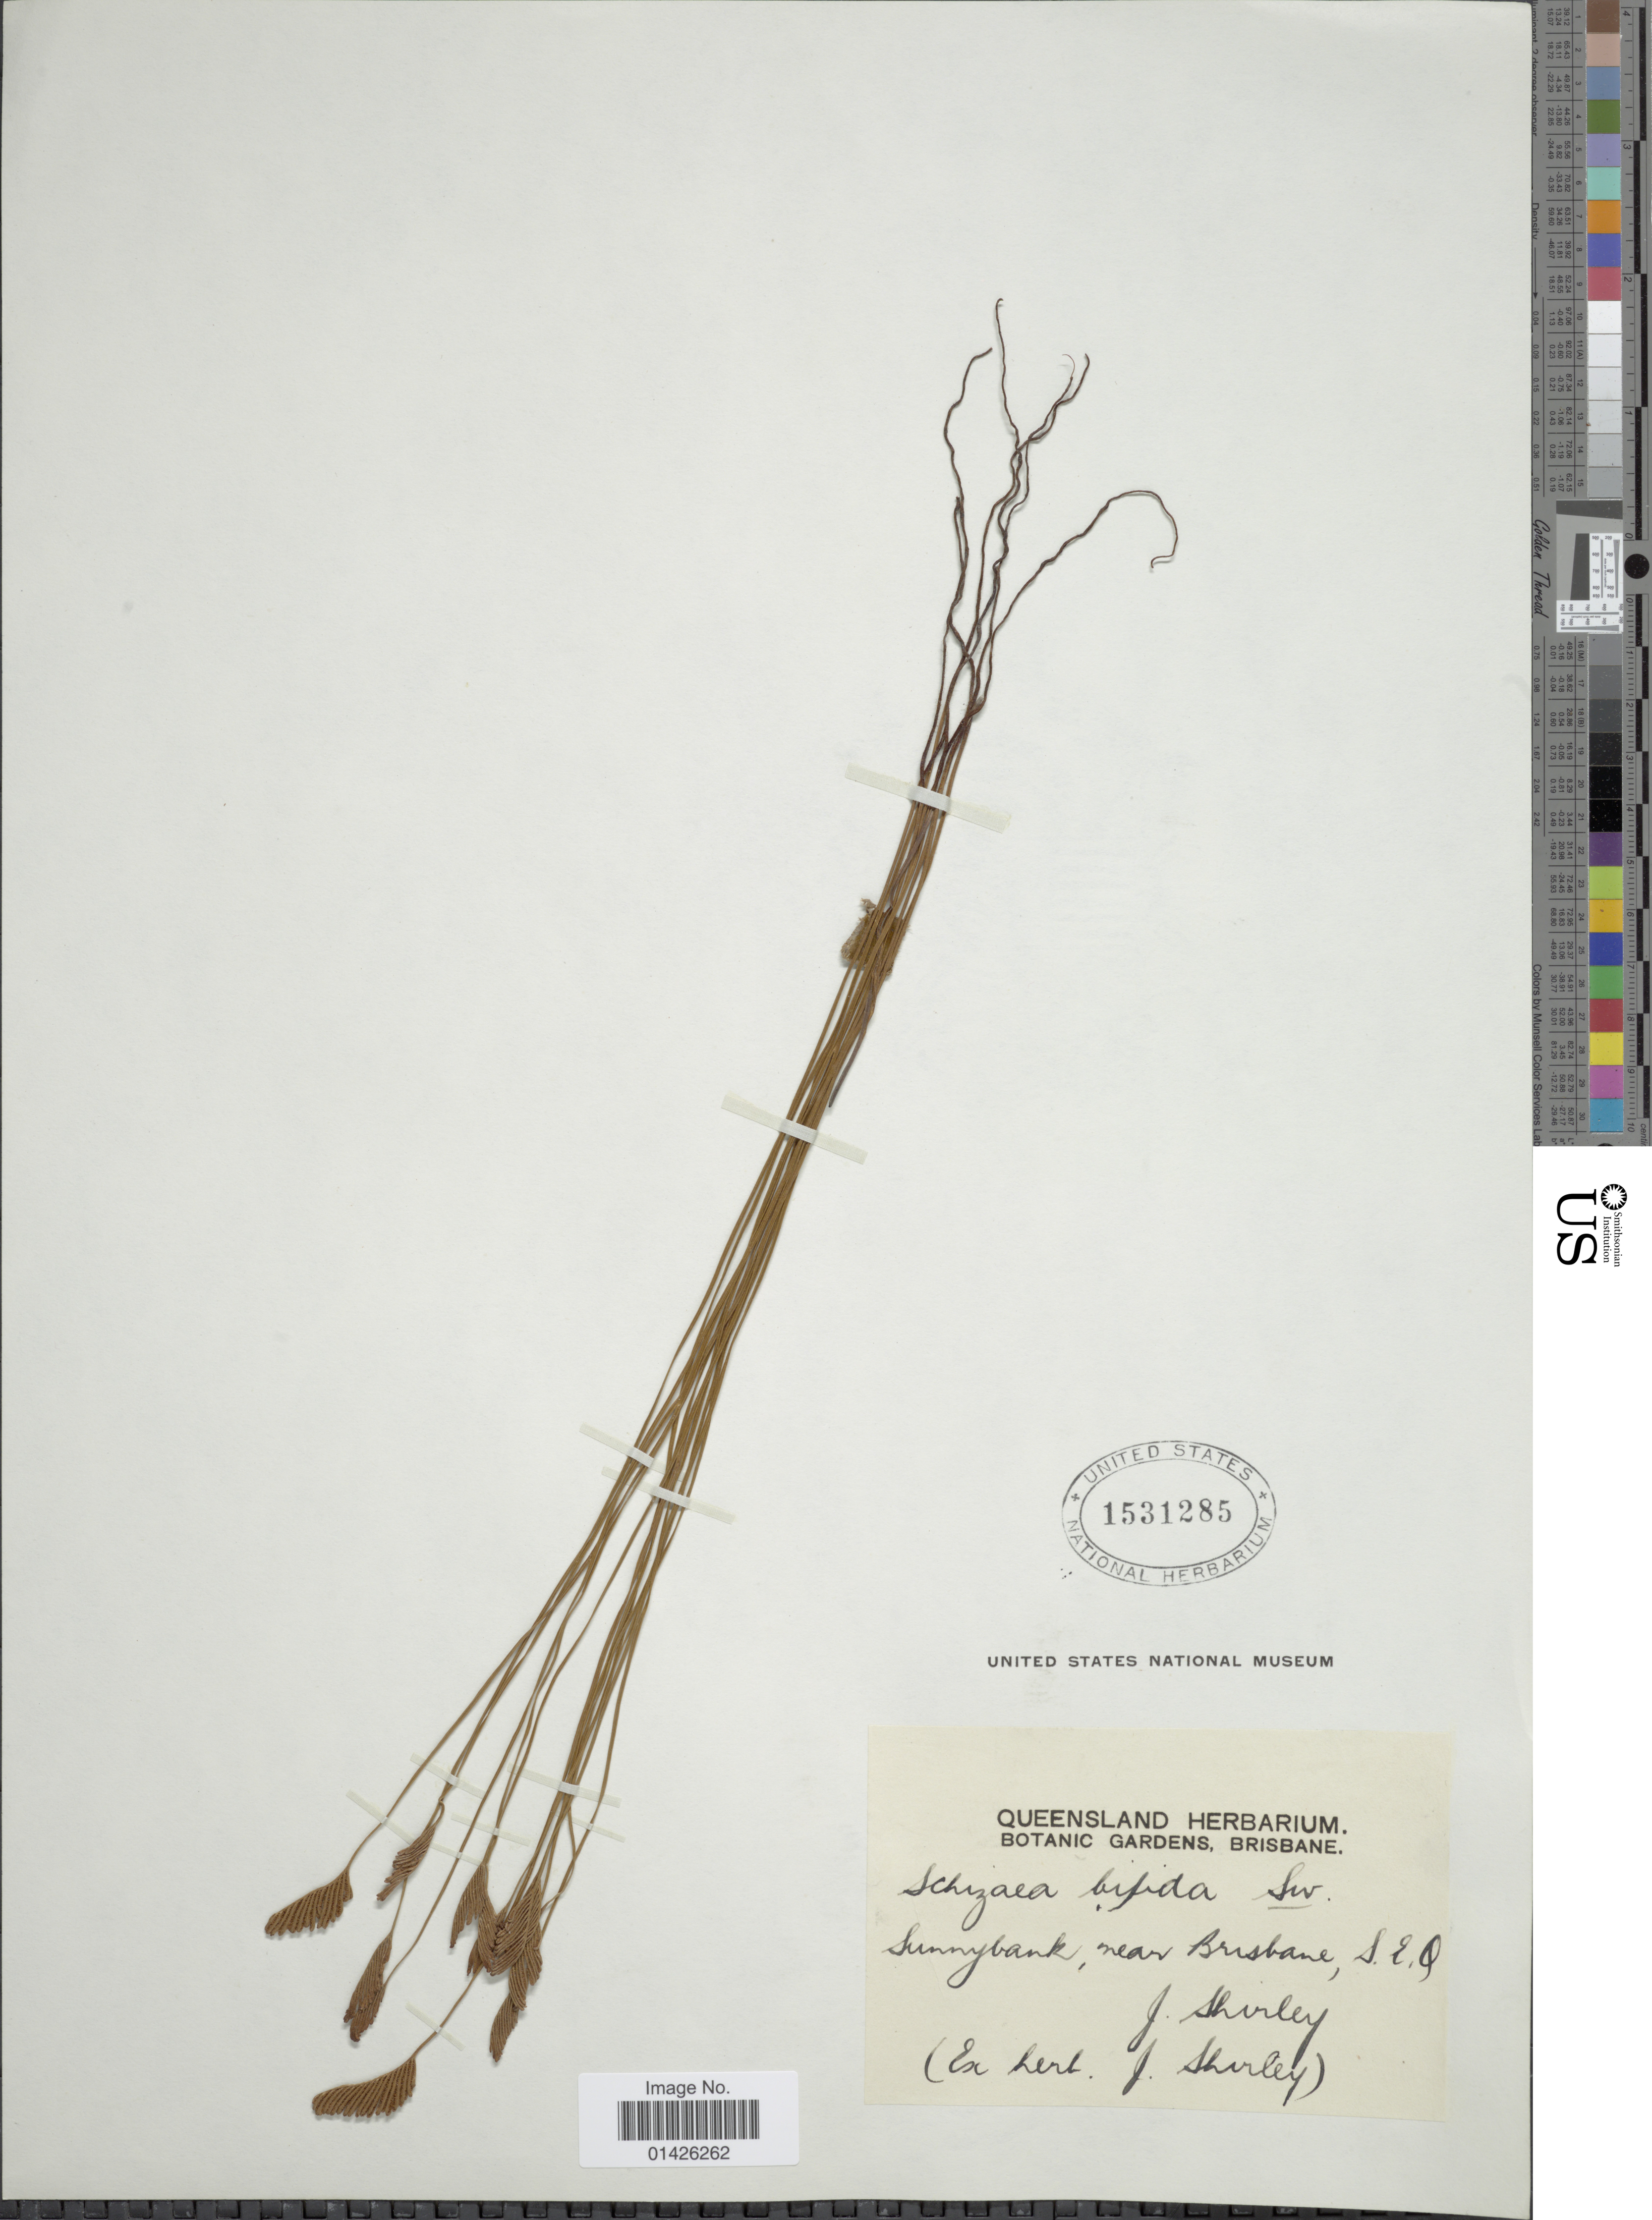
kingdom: Plantae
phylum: Tracheophyta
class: Polypodiopsida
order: Schizaeales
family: Schizaeaceae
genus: Schizaea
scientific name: Schizaea bifida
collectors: J. Shirley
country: Australia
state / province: Queensland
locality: Sunnybank, near Brisbane, S.E.Q.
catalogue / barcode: US 153285